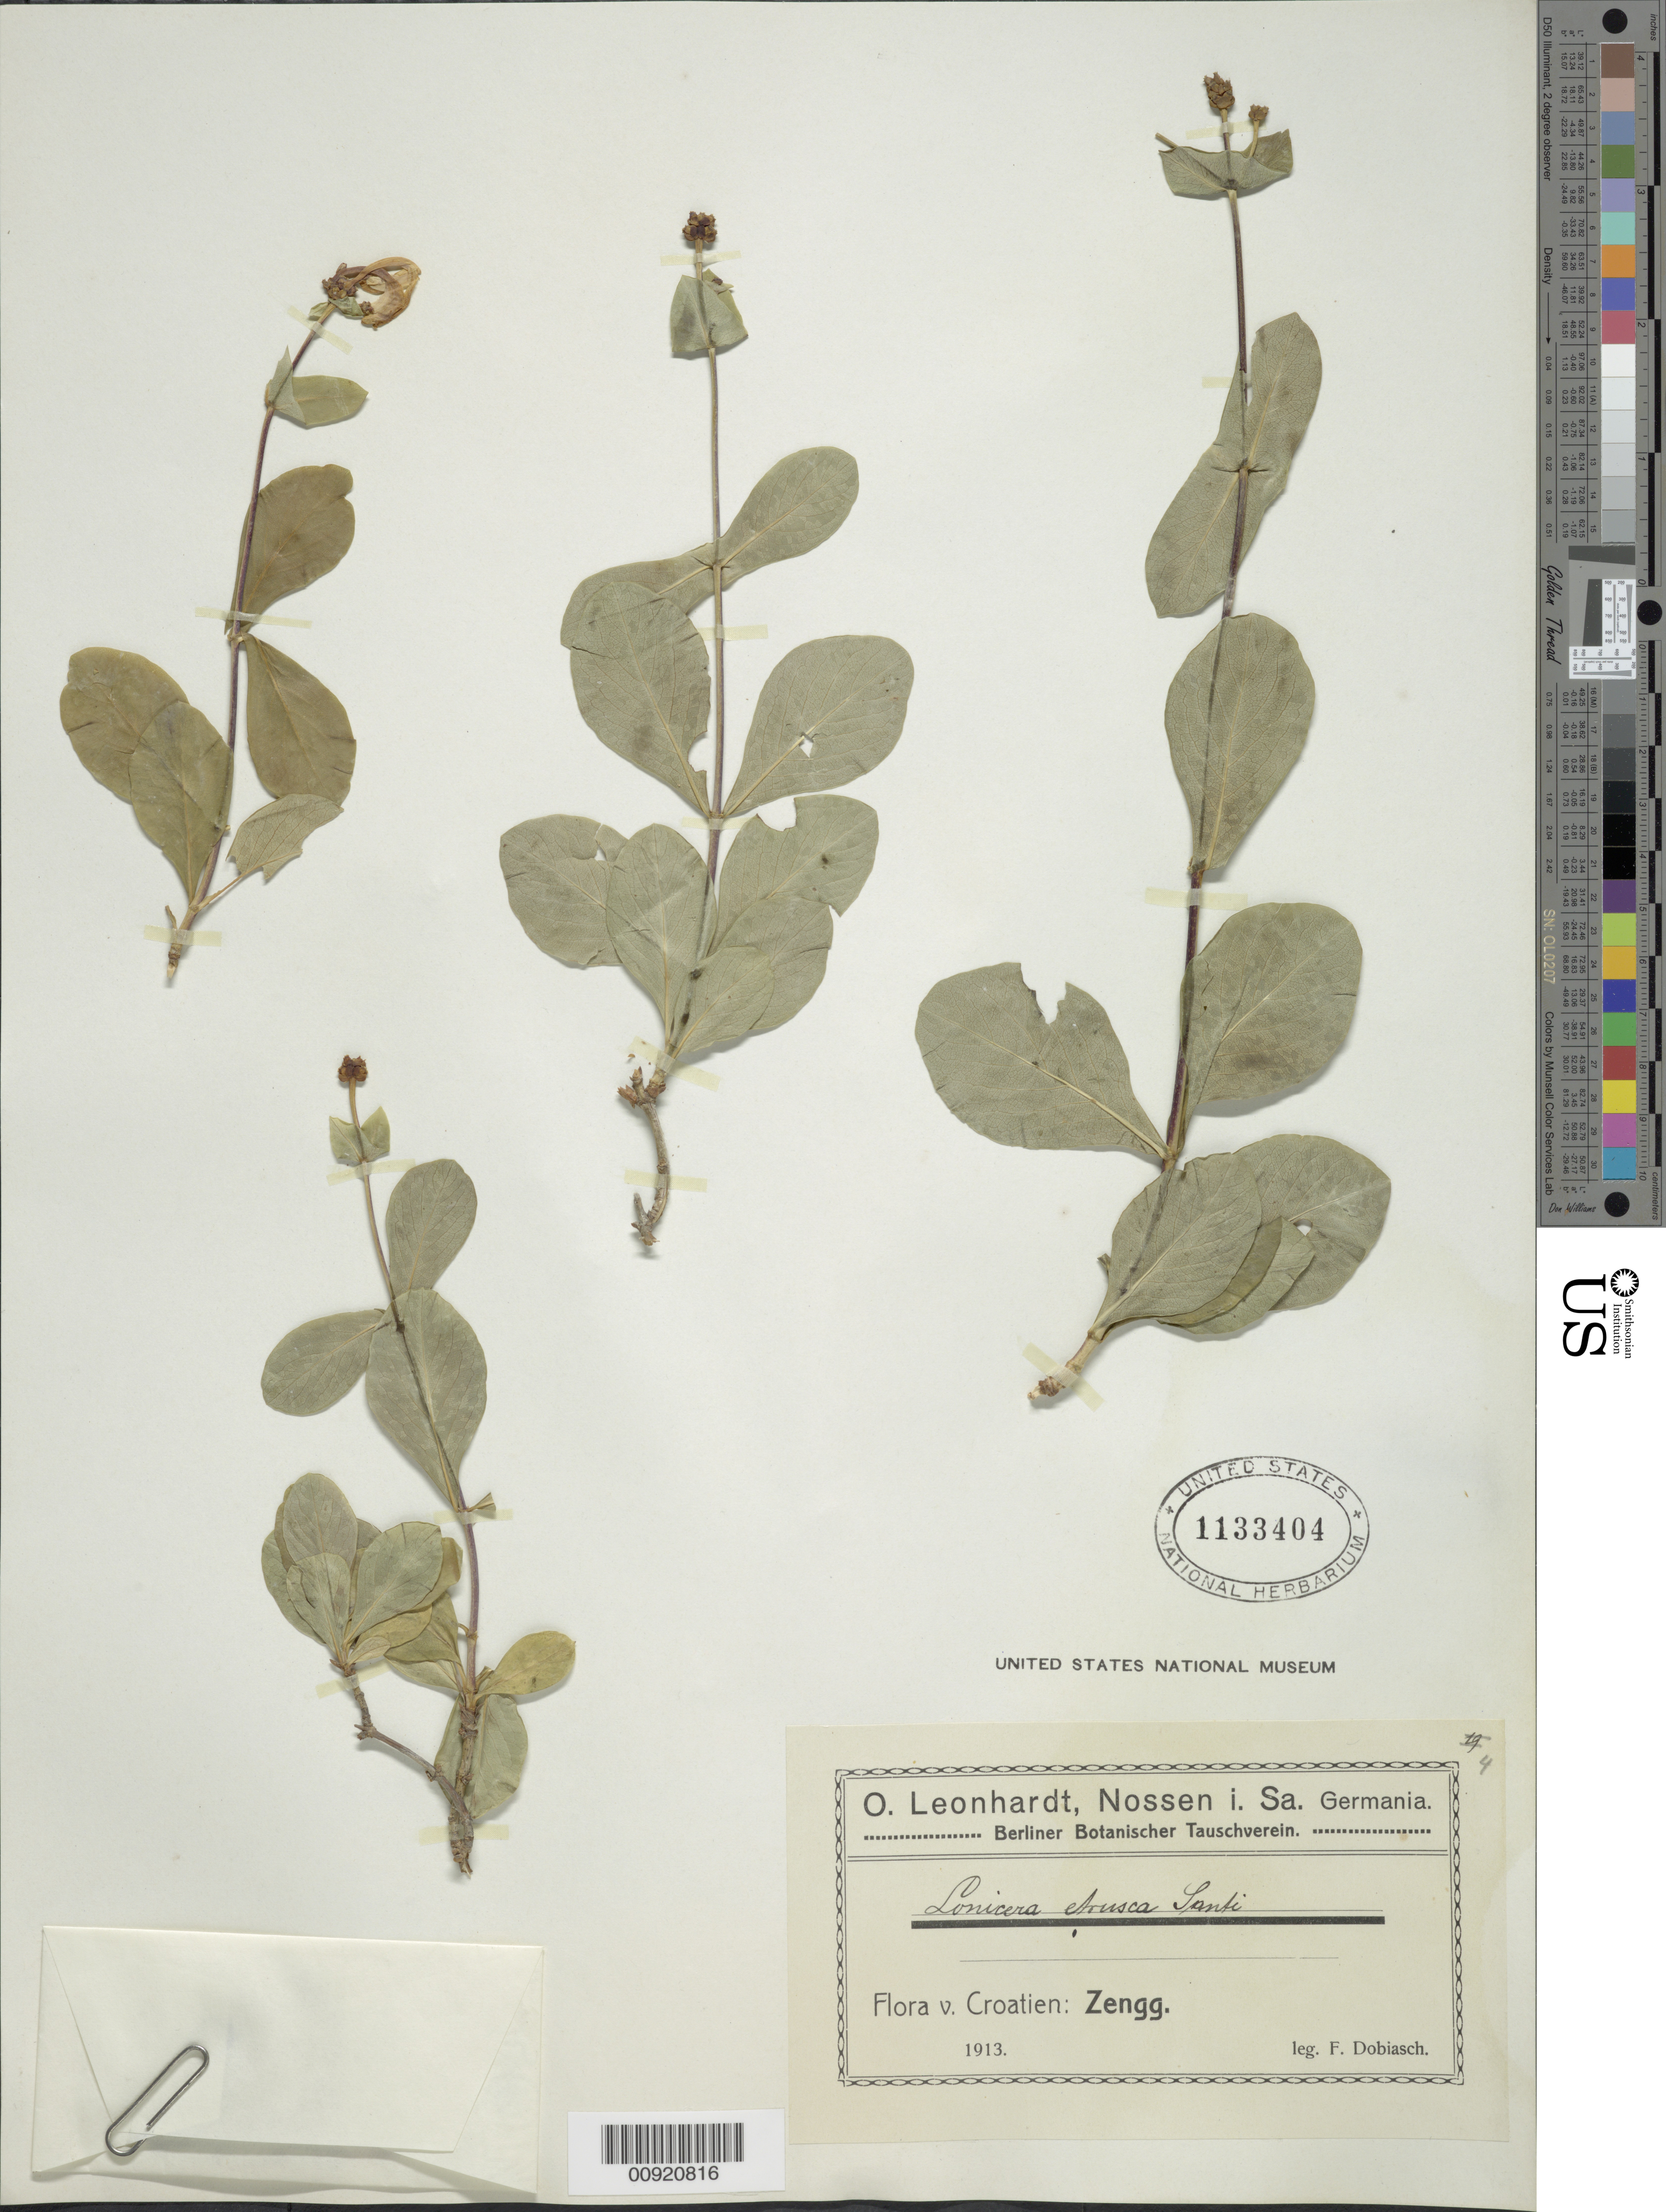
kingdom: Plantae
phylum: Tracheophyta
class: Magnoliopsida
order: Dipsacales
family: Caprifoliaceae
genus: Lonicera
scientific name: Lonicera etrusca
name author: Santi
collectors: F. Dobiasch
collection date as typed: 1913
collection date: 1913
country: Croatia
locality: Flora v. Croatien: Zengg.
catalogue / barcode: US 1133404